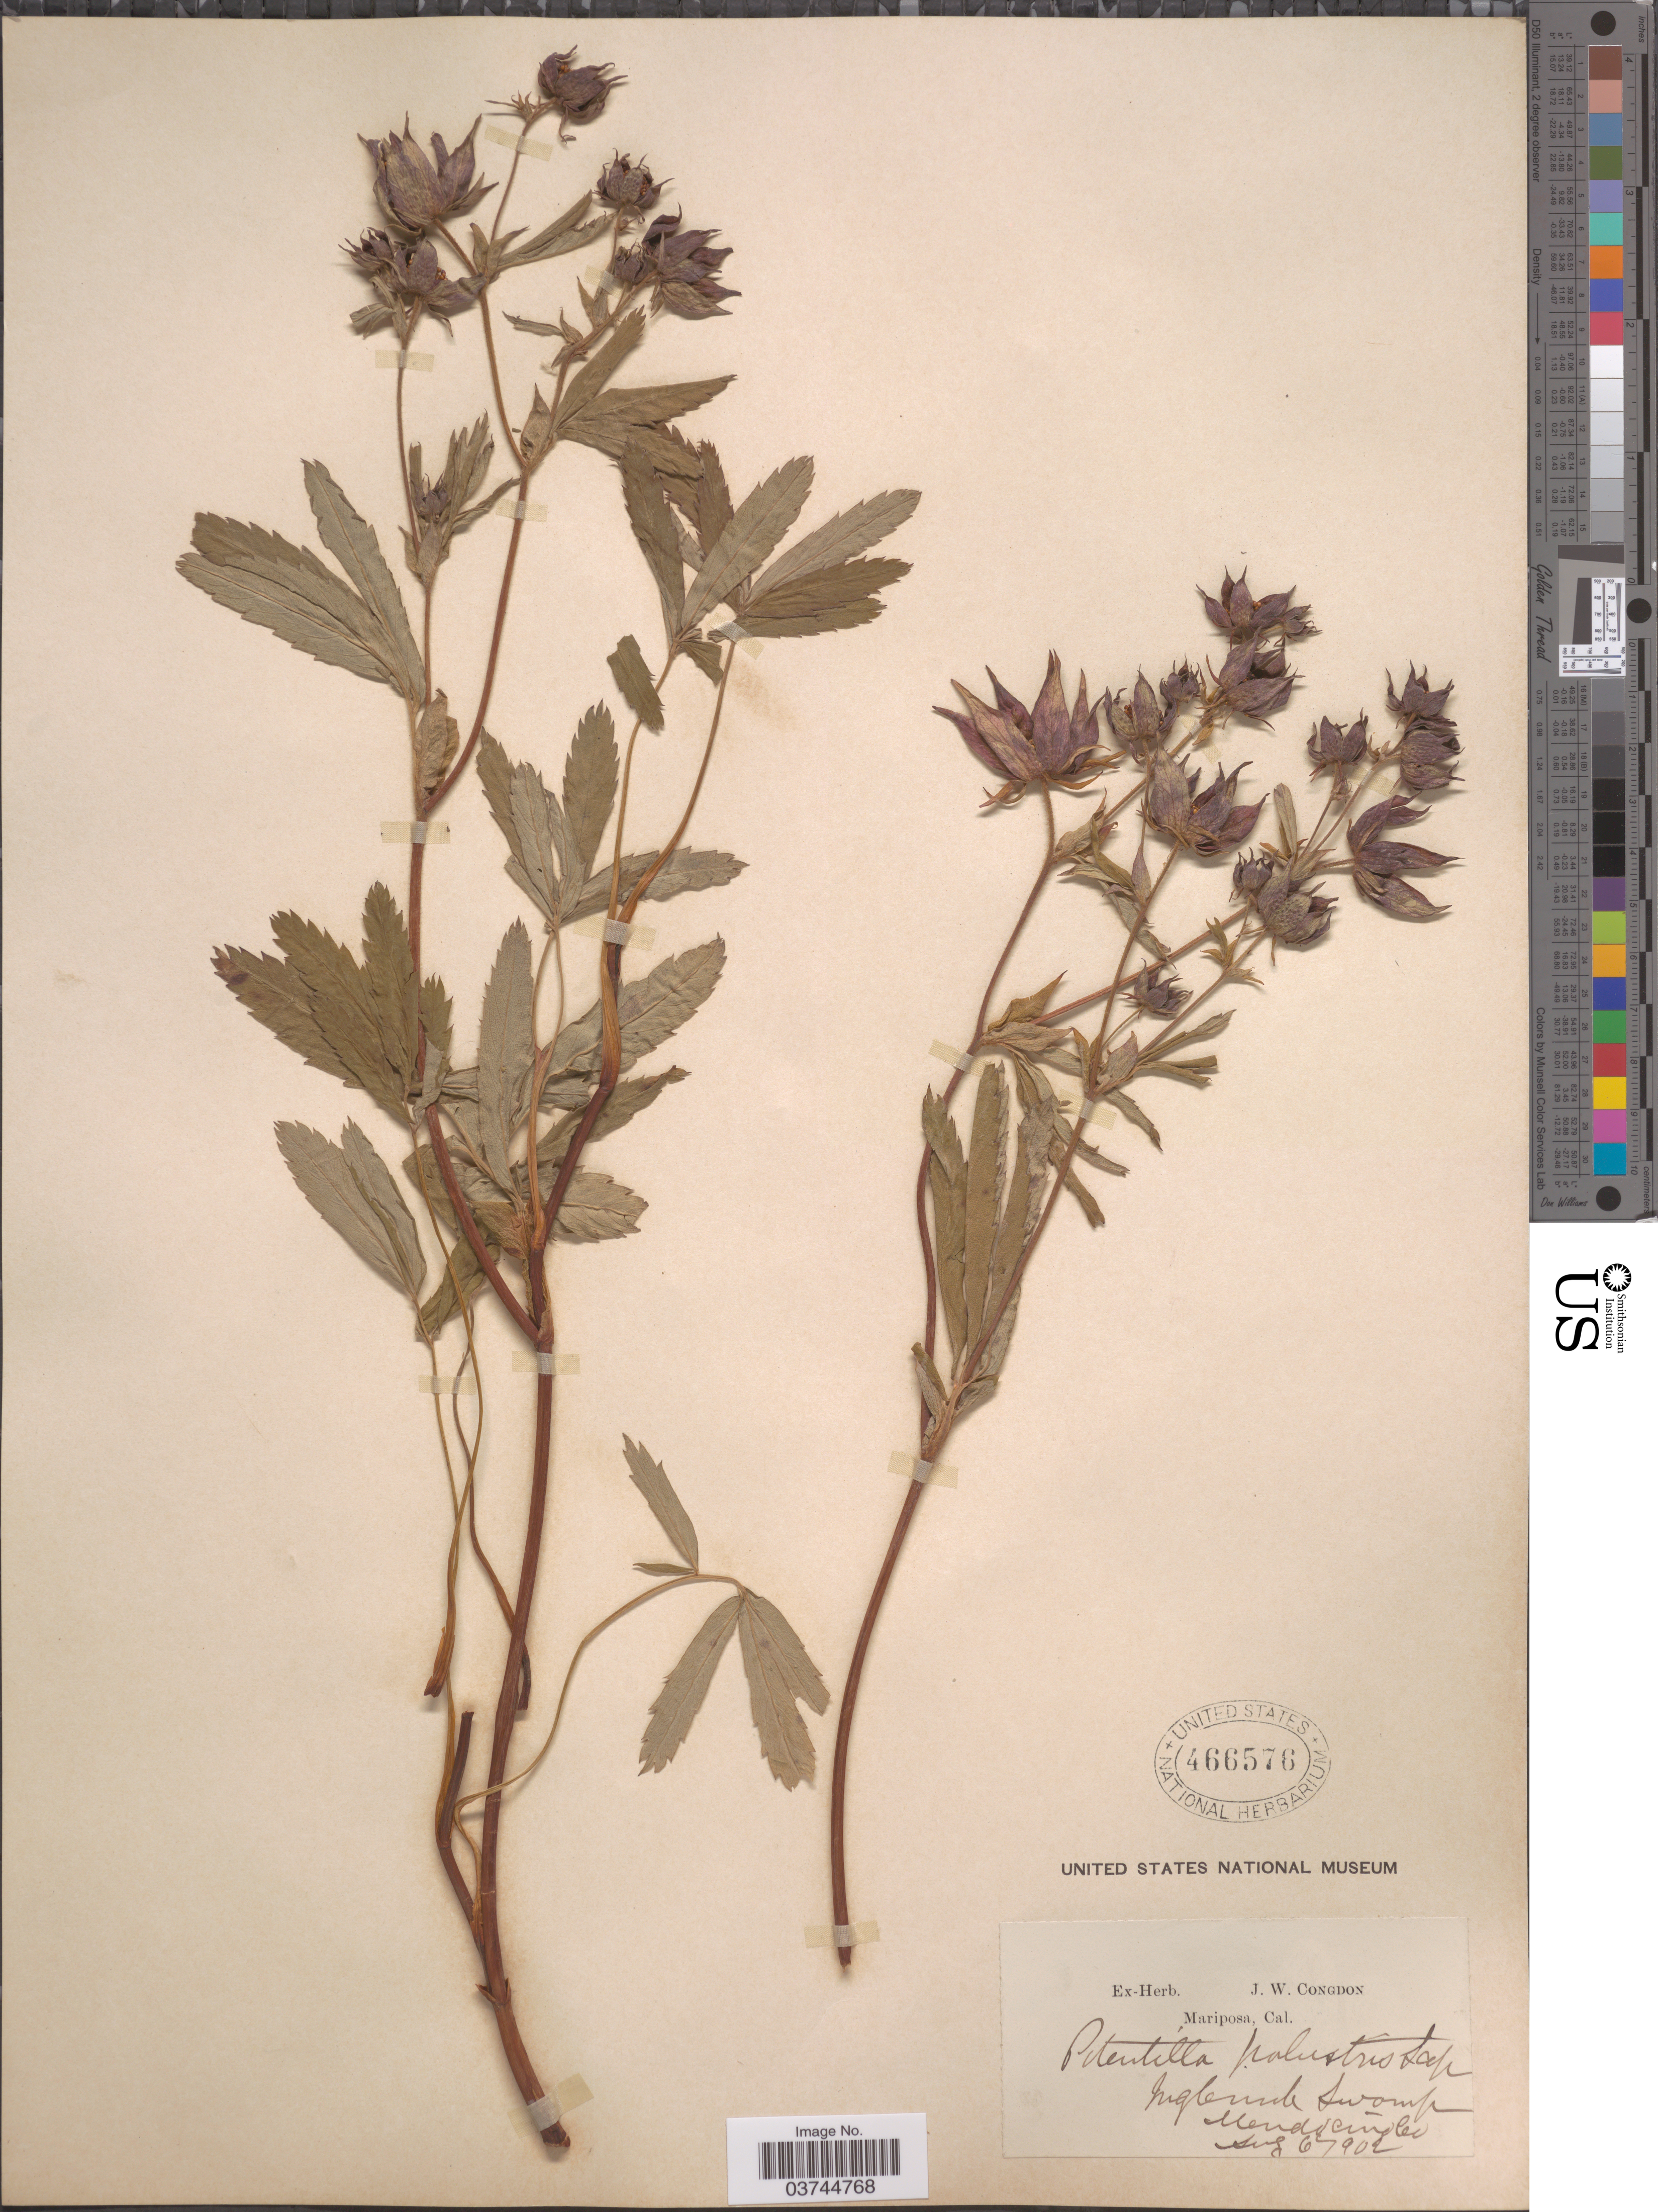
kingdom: Plantae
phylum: Tracheophyta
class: Magnoliopsida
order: Rosales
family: Rosaceae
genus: Comarum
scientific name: Comarum palustre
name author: L.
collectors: ex herb. J. W. Congdon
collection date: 1902-08-06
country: United States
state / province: California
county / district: Mendocino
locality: Inglenub Swamp. Mendocino Co.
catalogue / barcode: US 466576